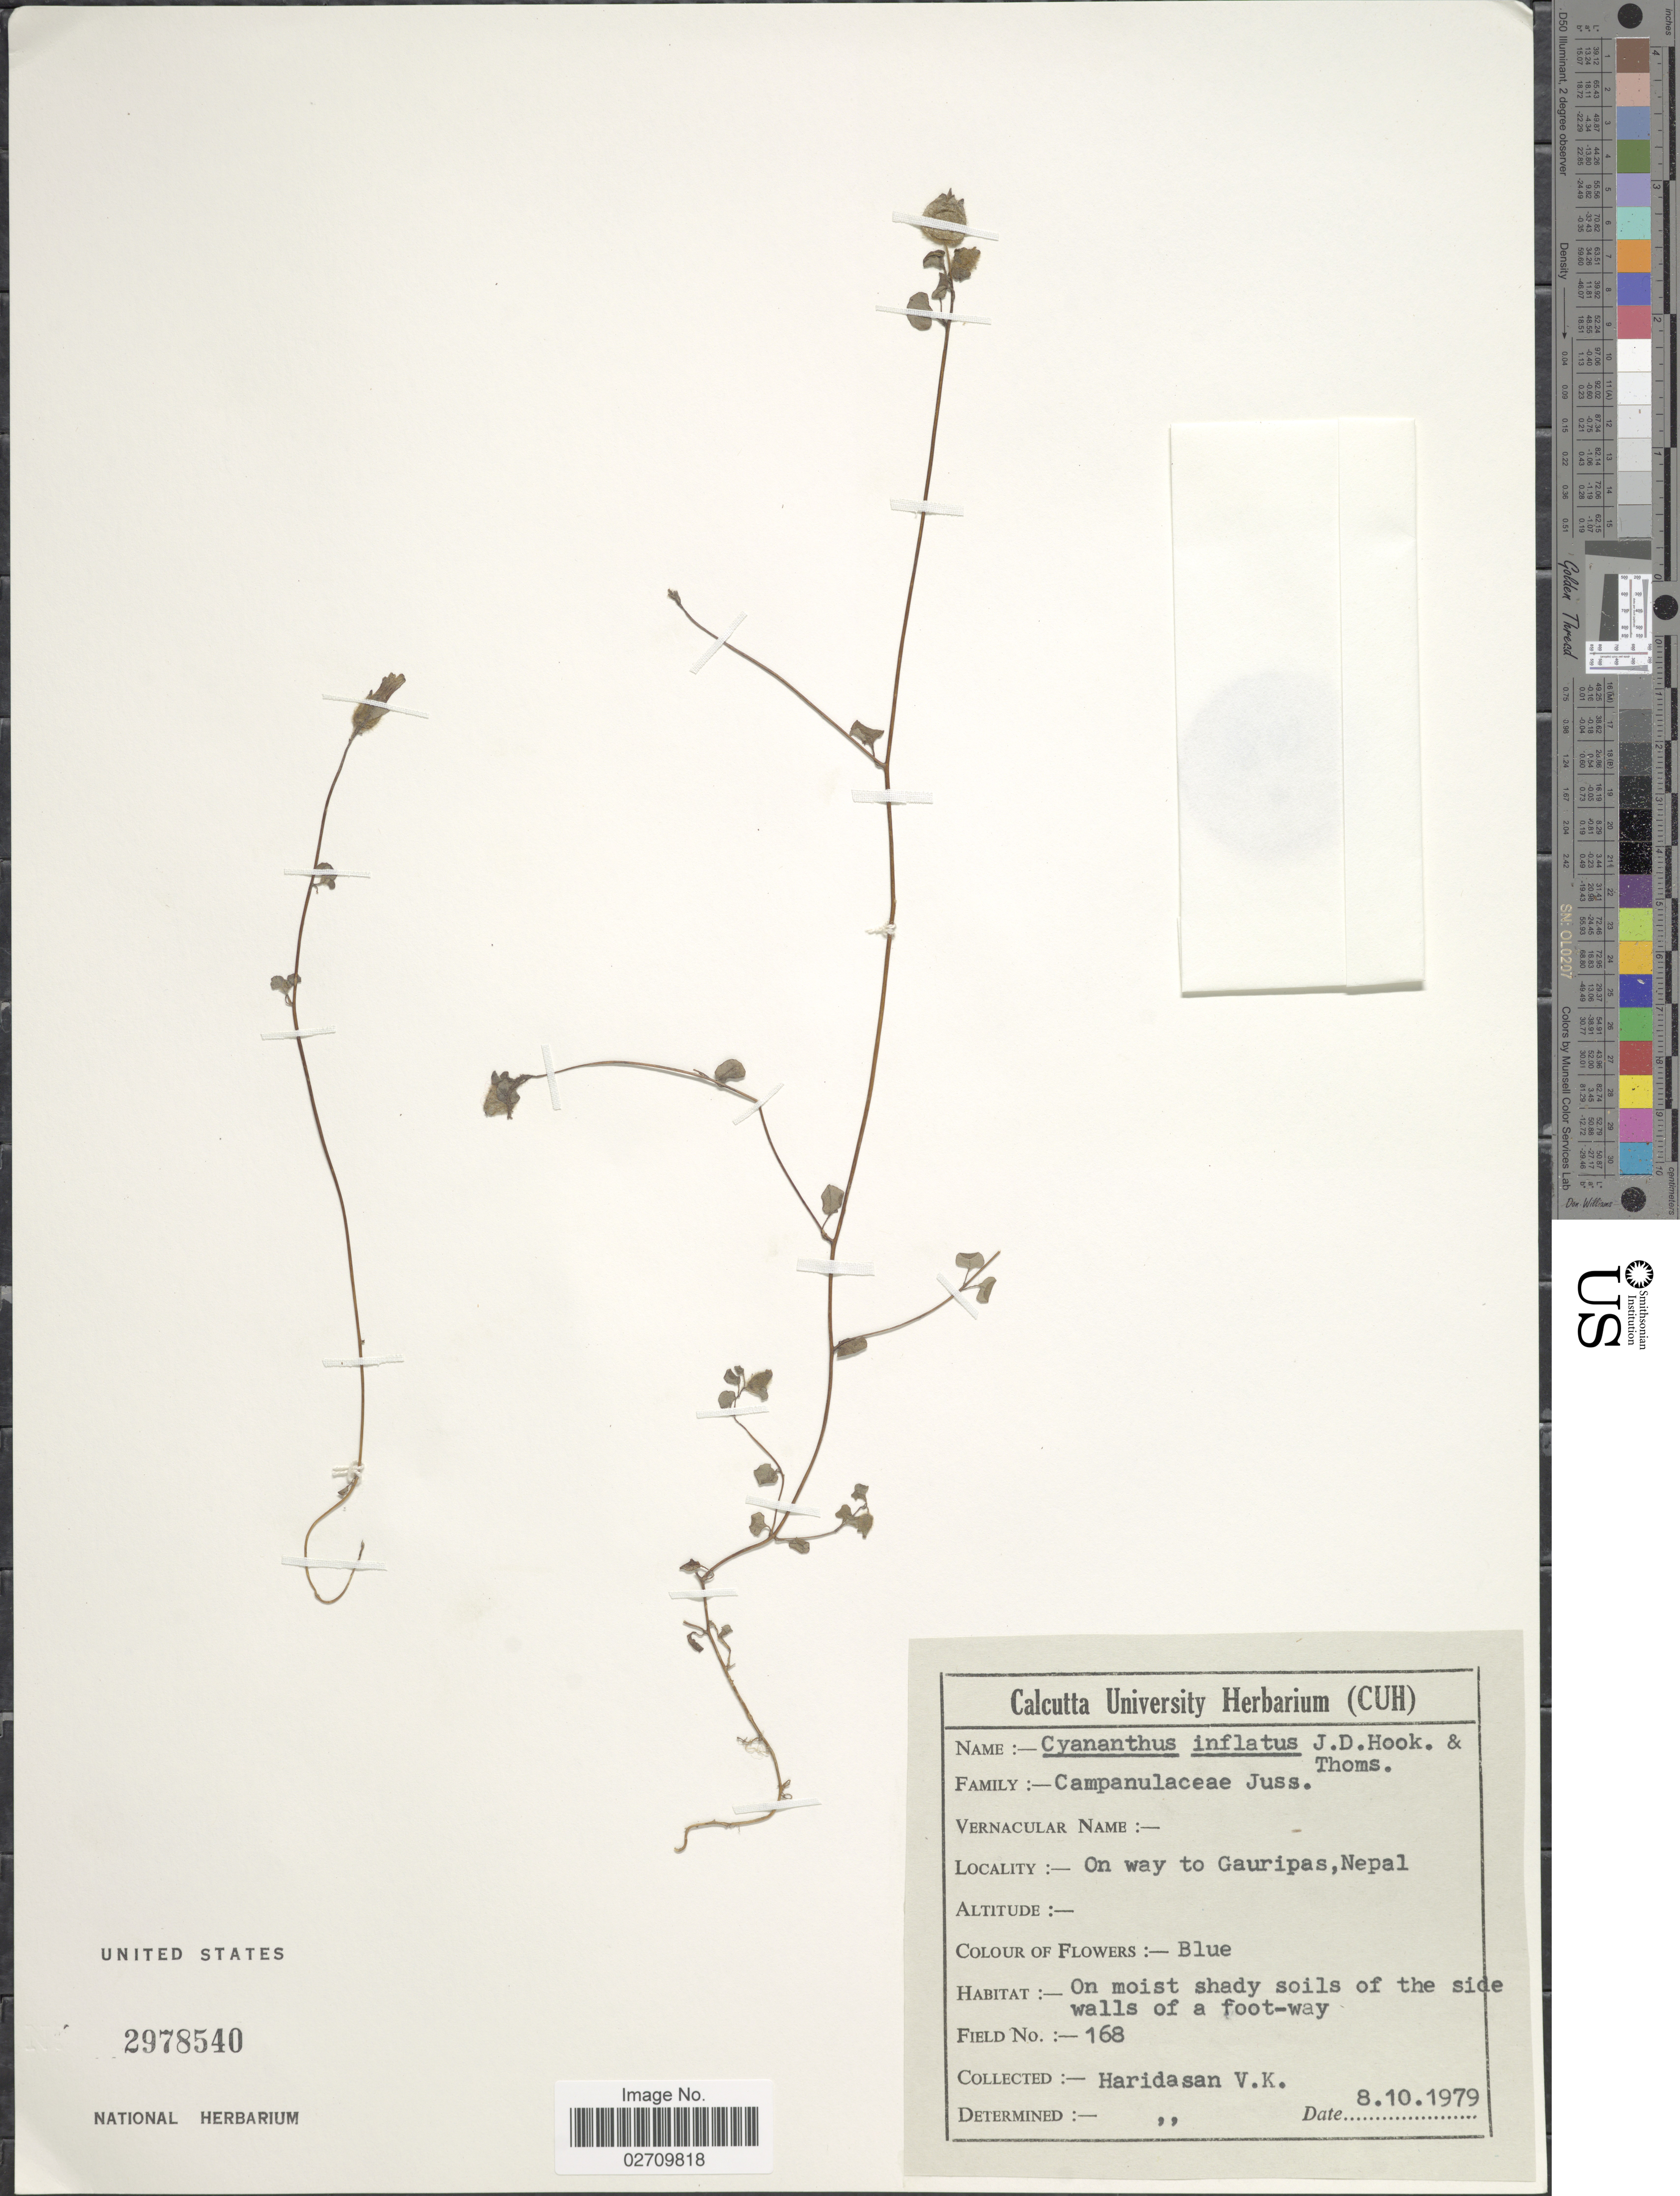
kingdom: Plantae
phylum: Tracheophyta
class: Magnoliopsida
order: Asterales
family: Campanulaceae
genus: Cyananthus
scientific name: Cyananthus inflatus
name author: Hook. f. & Thomson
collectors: V. Haridasan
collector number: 168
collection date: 1979-10-08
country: Nepal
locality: On way to Guaripas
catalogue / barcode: US 2978540